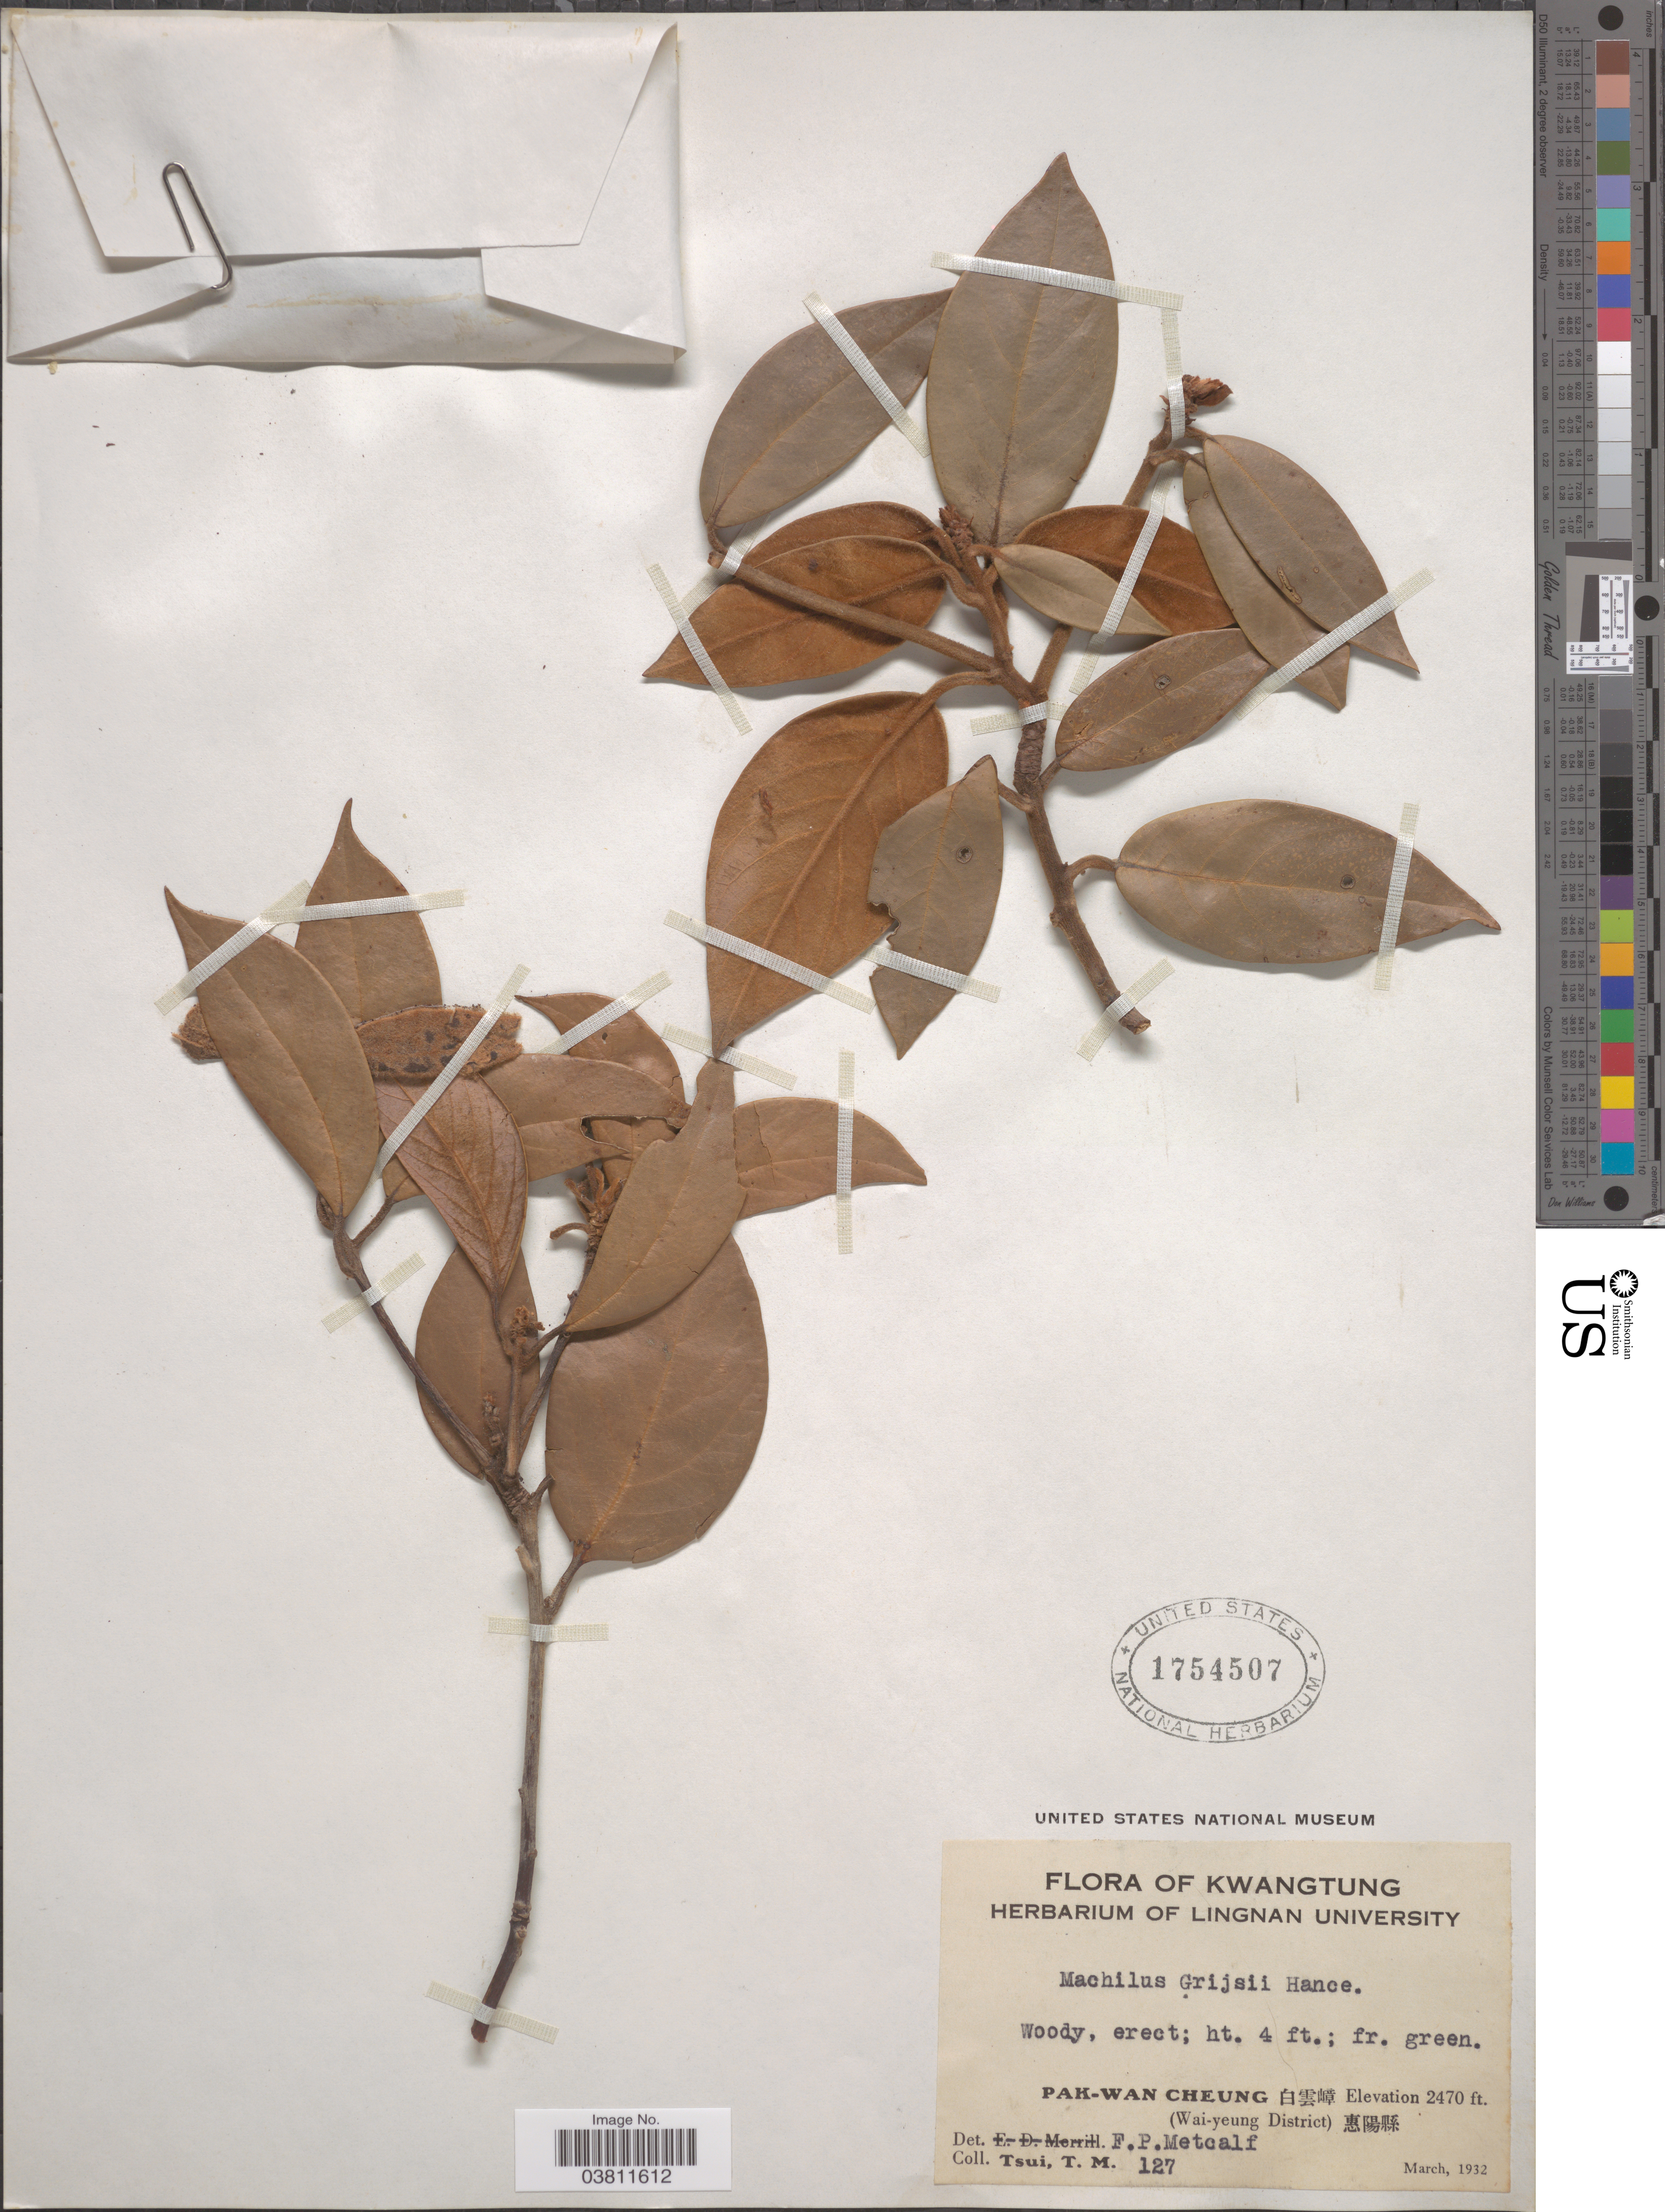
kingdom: Plantae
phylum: Tracheophyta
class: Magnoliopsida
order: Laurales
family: Lauraceae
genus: Machilus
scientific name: Machilus grijsii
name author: Hance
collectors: T. Tsui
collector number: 127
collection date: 1932-03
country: China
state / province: Guangdong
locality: Kwangtung. Pak-Wan Cheung X. (Wai-yeung District) X.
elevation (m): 753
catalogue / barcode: US 1754507